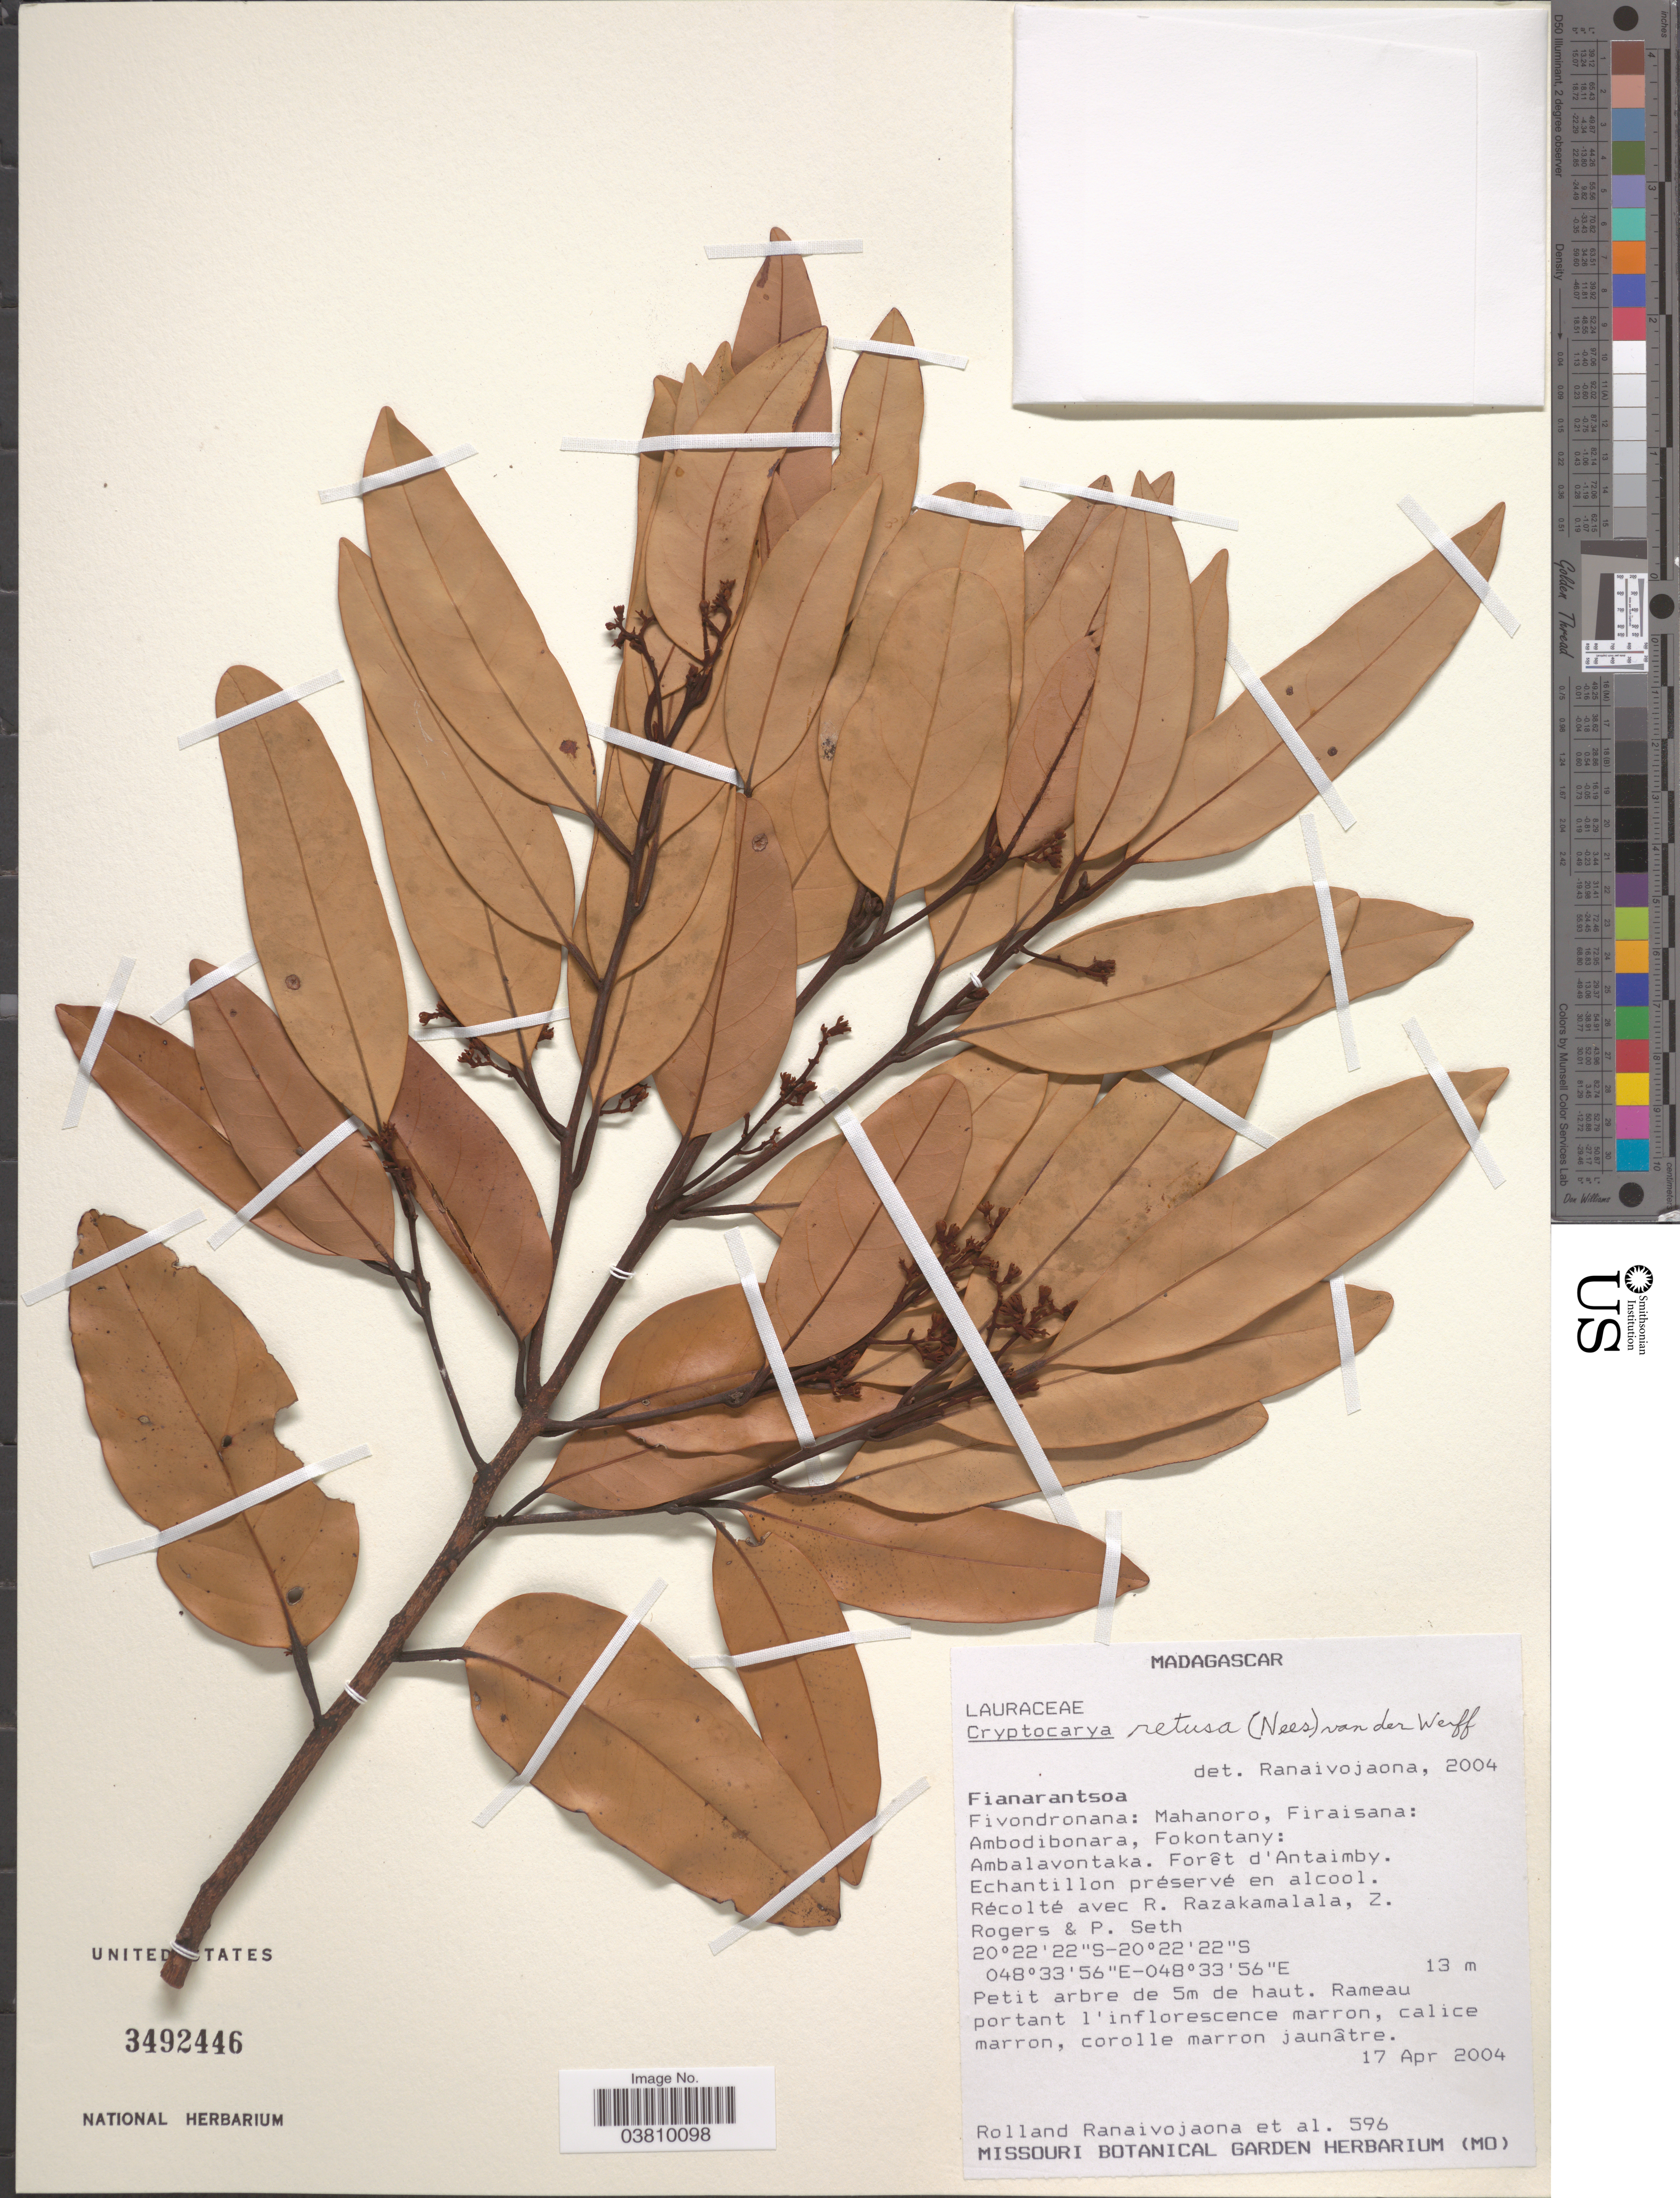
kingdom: Plantae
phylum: Tracheophyta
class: Magnoliopsida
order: Laurales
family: Lauraceae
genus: Cryptocarya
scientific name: Cryptocarya retusa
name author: (Willd. ex Nees) van der Werff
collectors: R. Ranaivojaona, R. Razakamalala, Z. S. Rogers & P. Seth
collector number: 596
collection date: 2004-04-17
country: Madagascar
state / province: Atsinanana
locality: Fivondronana: Mahanoro, Firaisana: Ambodibonara, Fokontany: Ambalavontaka. Forêt d'Antaimby.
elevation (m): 13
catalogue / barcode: US 3492446